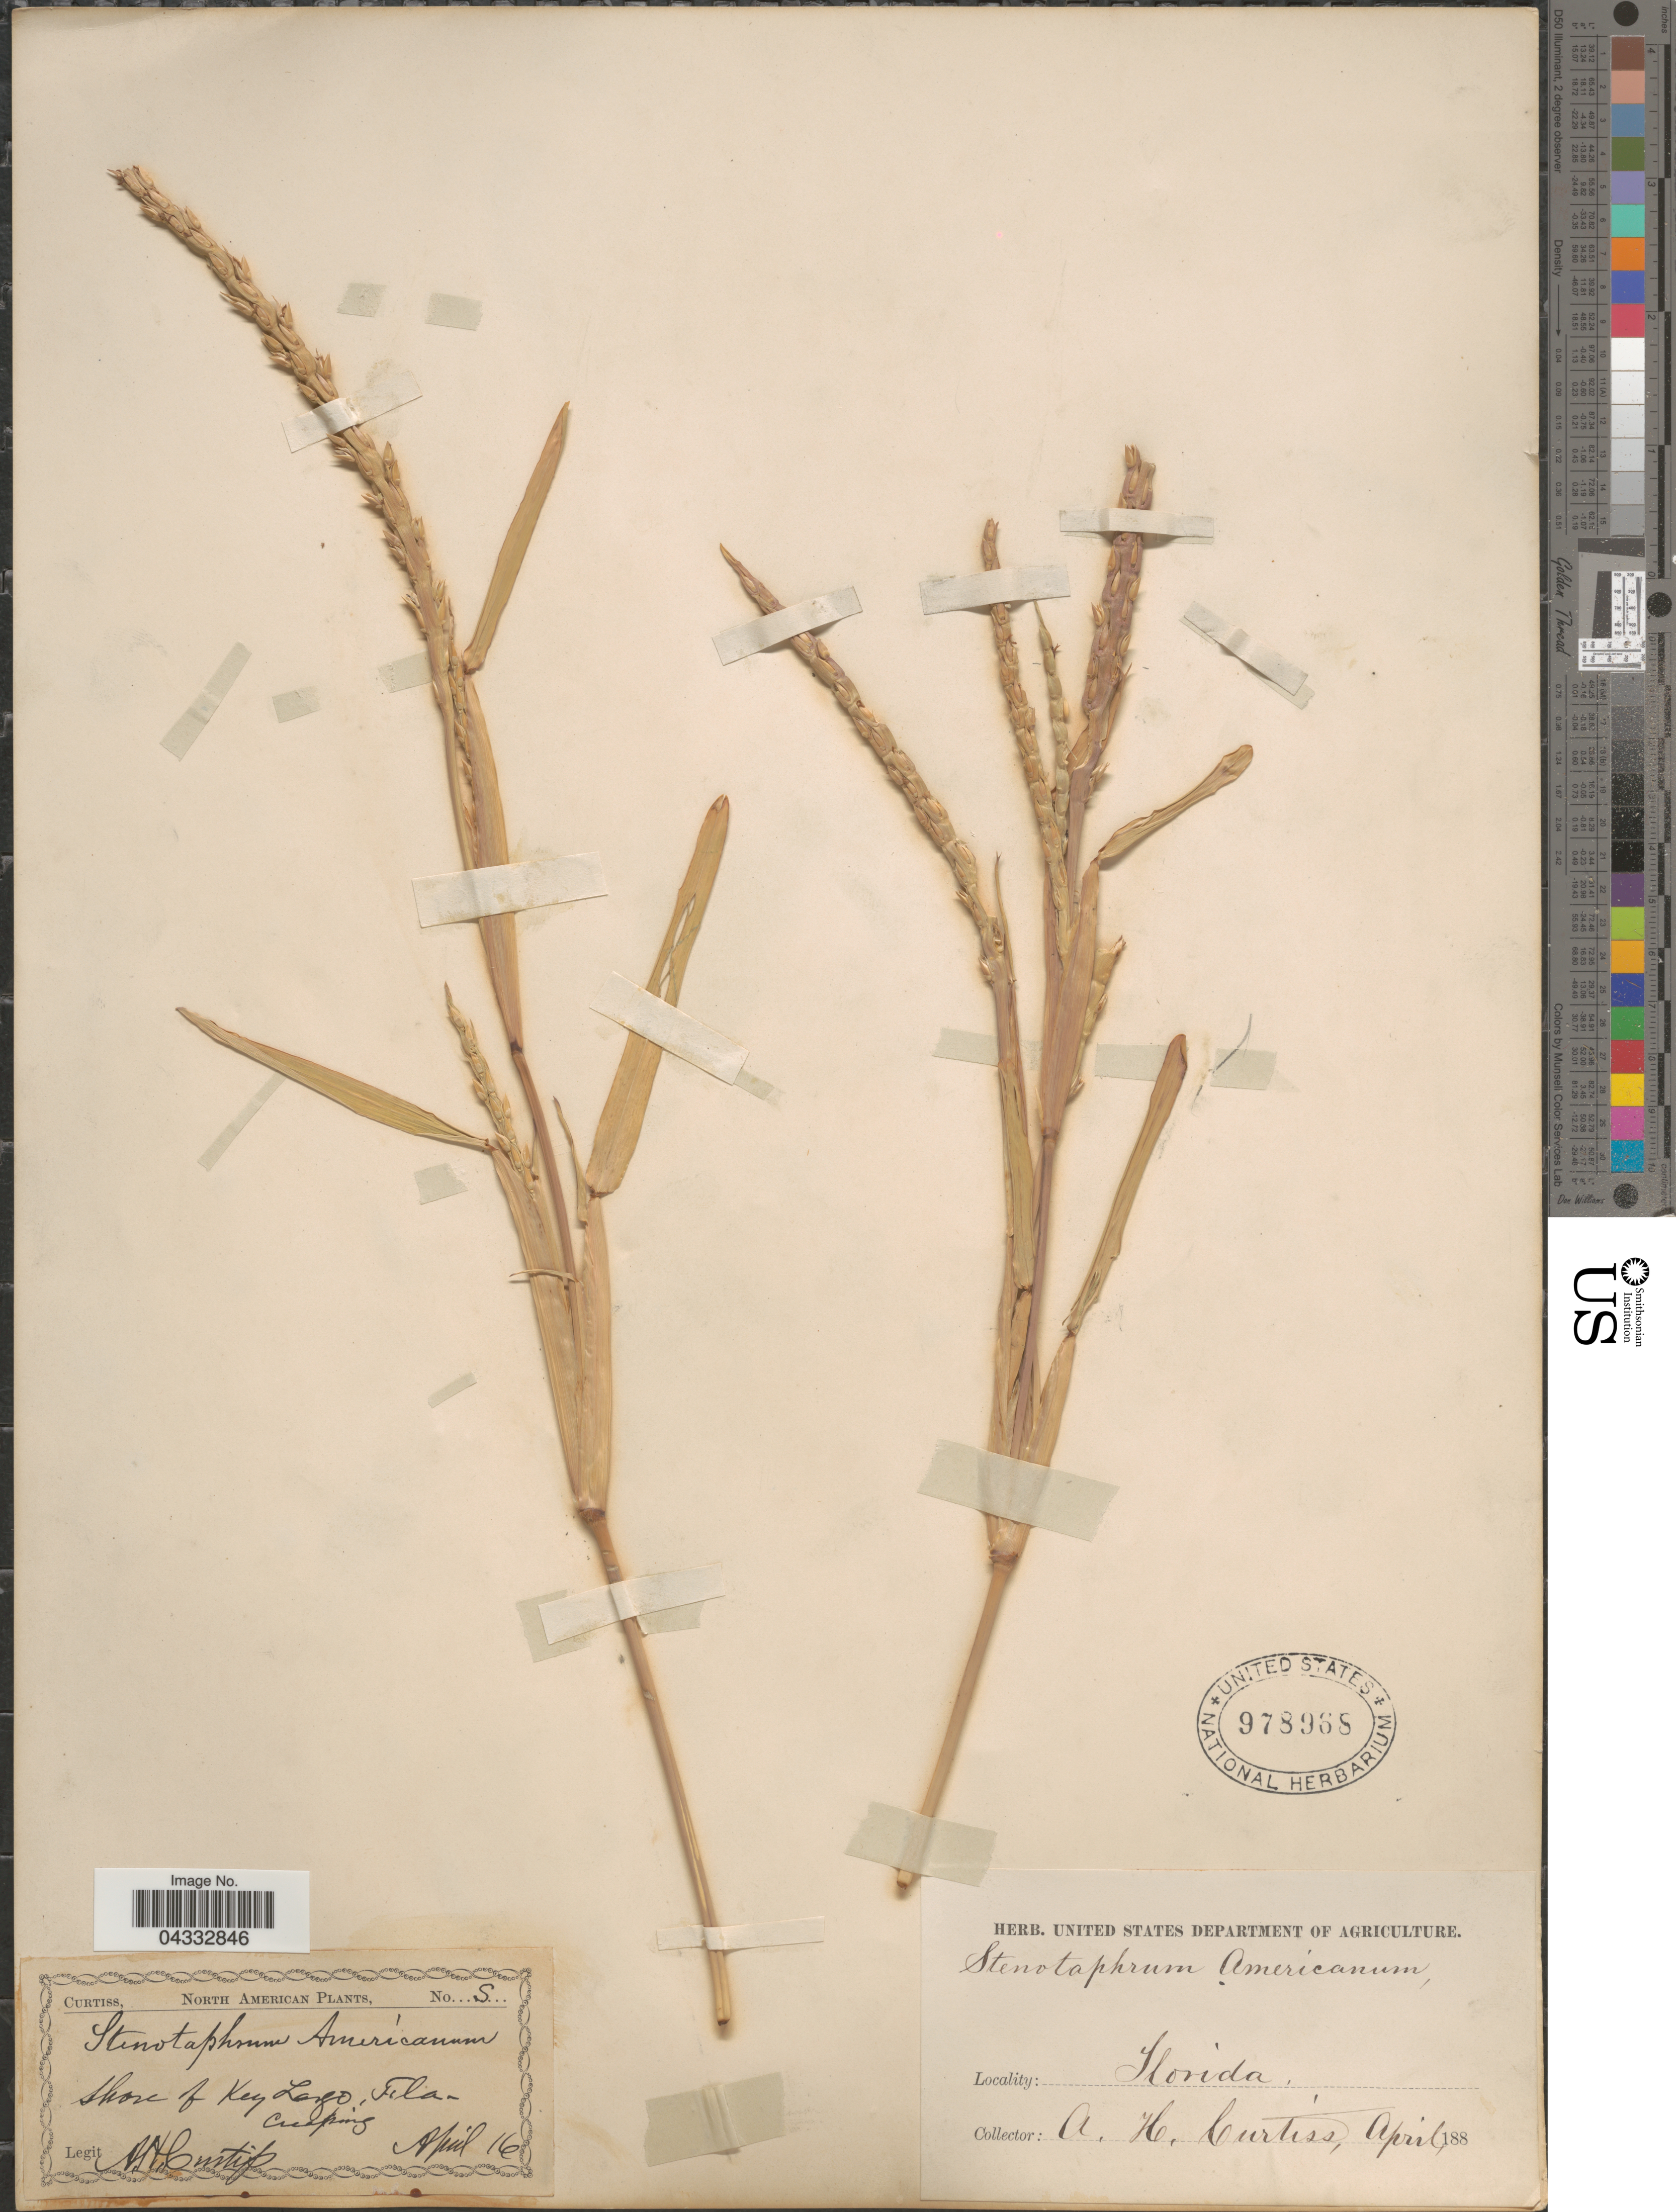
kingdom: Plantae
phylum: Tracheophyta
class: Liliopsida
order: Poales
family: Poaceae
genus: Stenotaphrum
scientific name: Stenotaphrum secundatum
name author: (Walter) Kuntze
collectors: A. H. Curtiss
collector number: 5*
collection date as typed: Transcribed d/m/y: /4/16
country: United States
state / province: Texas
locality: Shore of Key Largo.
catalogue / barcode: US 978968